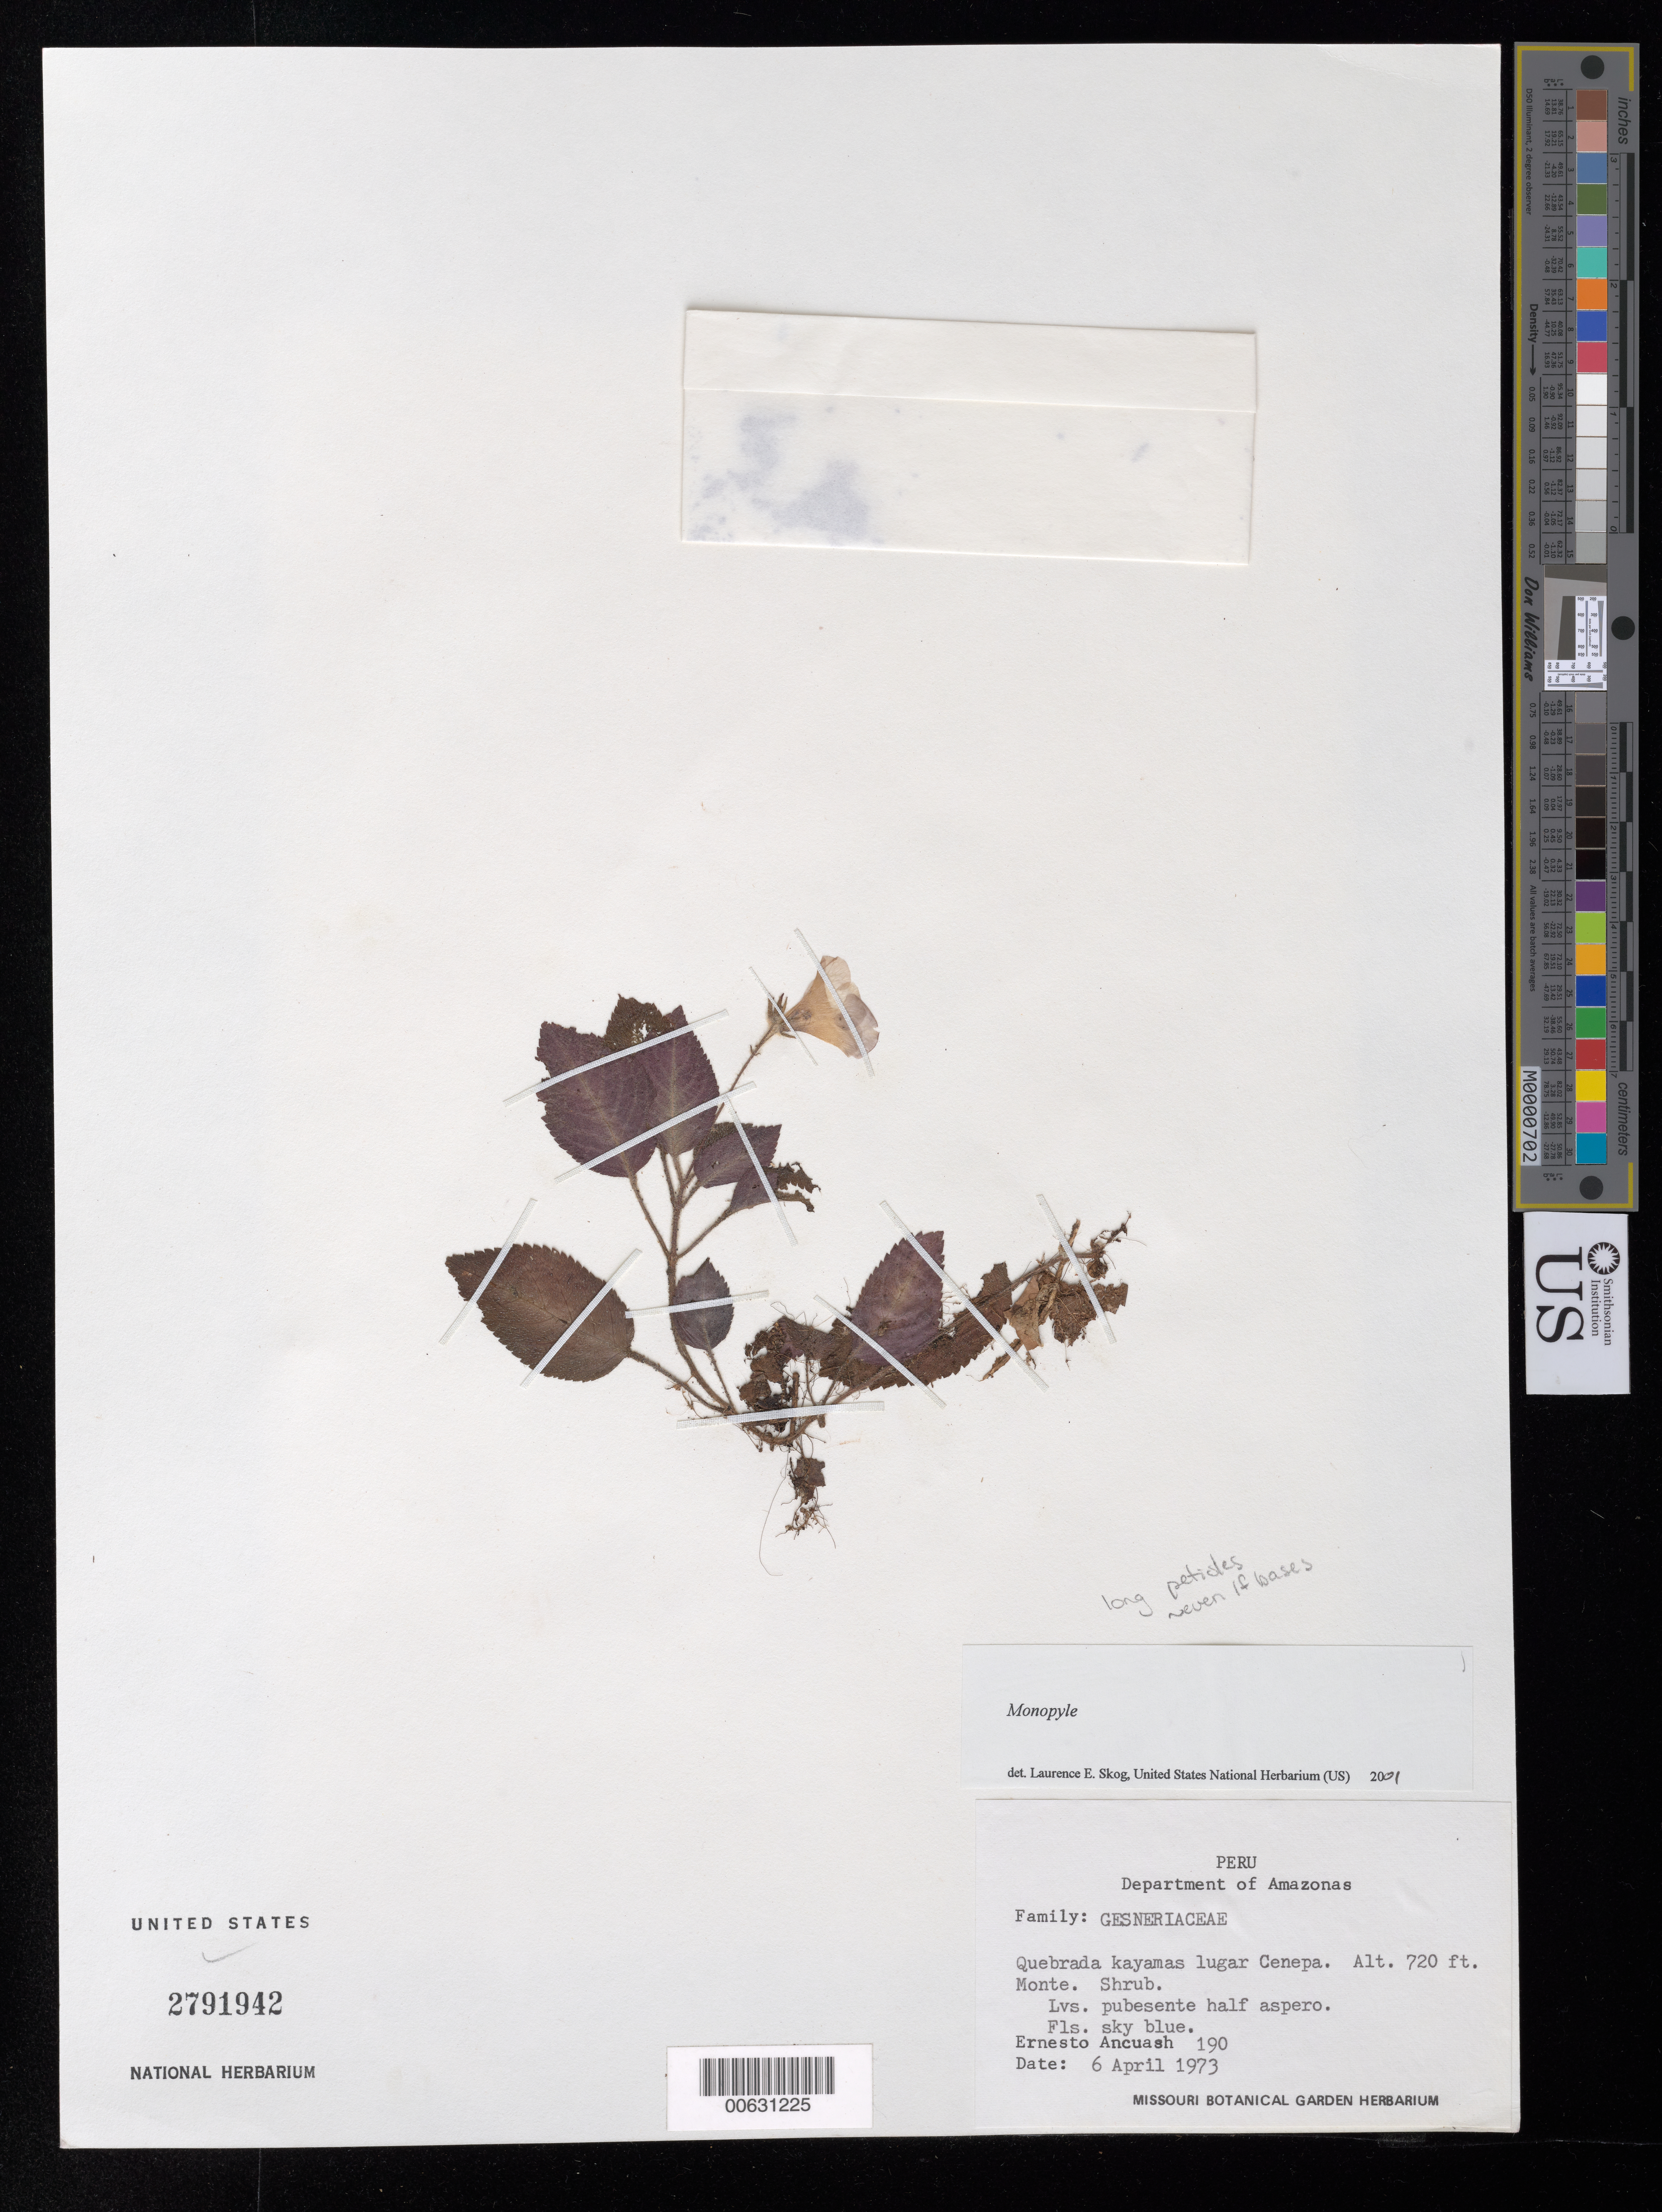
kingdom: Plantae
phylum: Tracheophyta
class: Magnoliopsida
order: Lamiales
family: Gesneriaceae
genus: Monopyle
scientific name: Monopyle sp.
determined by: Skog, Laurence E.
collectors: E. Ancuash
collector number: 190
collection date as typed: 06 Apr 1973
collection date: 1973-04-06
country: Peru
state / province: Amazonas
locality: Quebrada kayamas lugar Cenepa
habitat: Monte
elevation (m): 219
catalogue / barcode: US 2791942